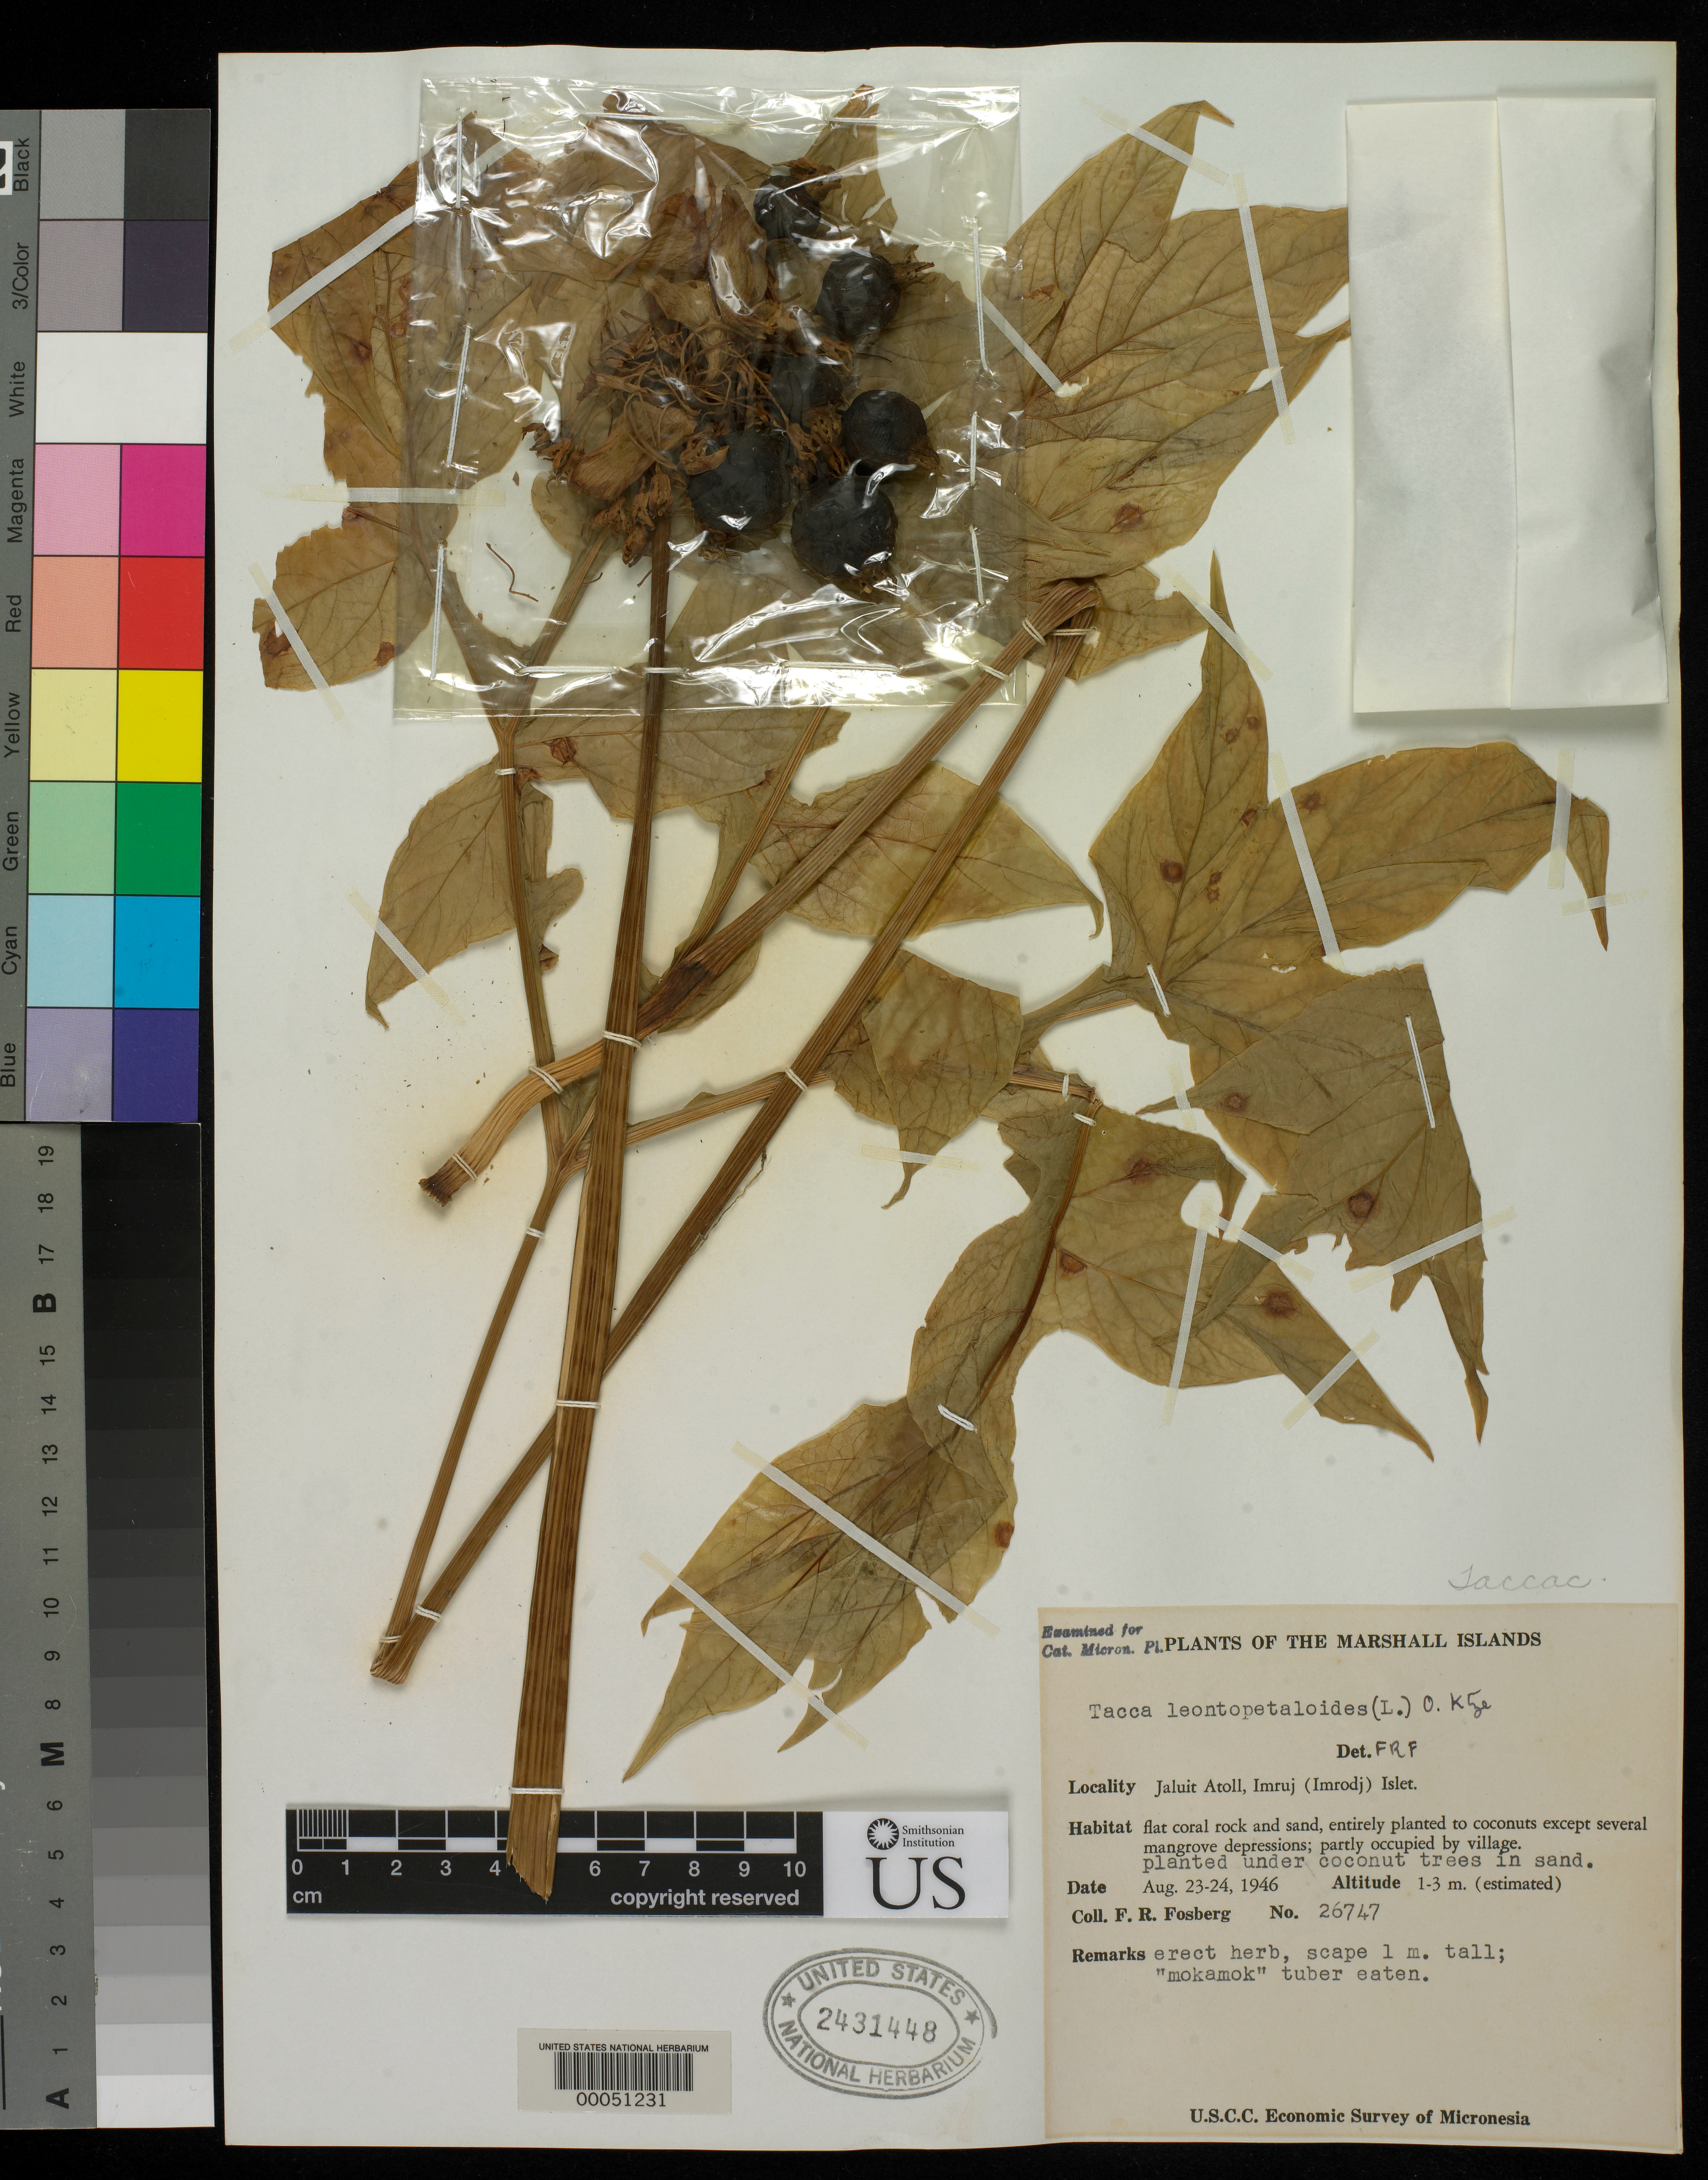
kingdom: Plantae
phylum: Tracheophyta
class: Liliopsida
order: Dioscoreales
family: Dioscoreaceae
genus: Tacca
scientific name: Tacca leontopetaloides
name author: (L.) Kuntze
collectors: F. R. Fosberg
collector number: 26747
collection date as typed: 23 Aug 1946 to 24 Aug 1946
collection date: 1946-08-23/1946-08-24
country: Marshall Islands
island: Jaluit Atoll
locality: Imruj (Imrodj) Islet [Ralik Chain]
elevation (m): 1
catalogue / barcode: US 2431448